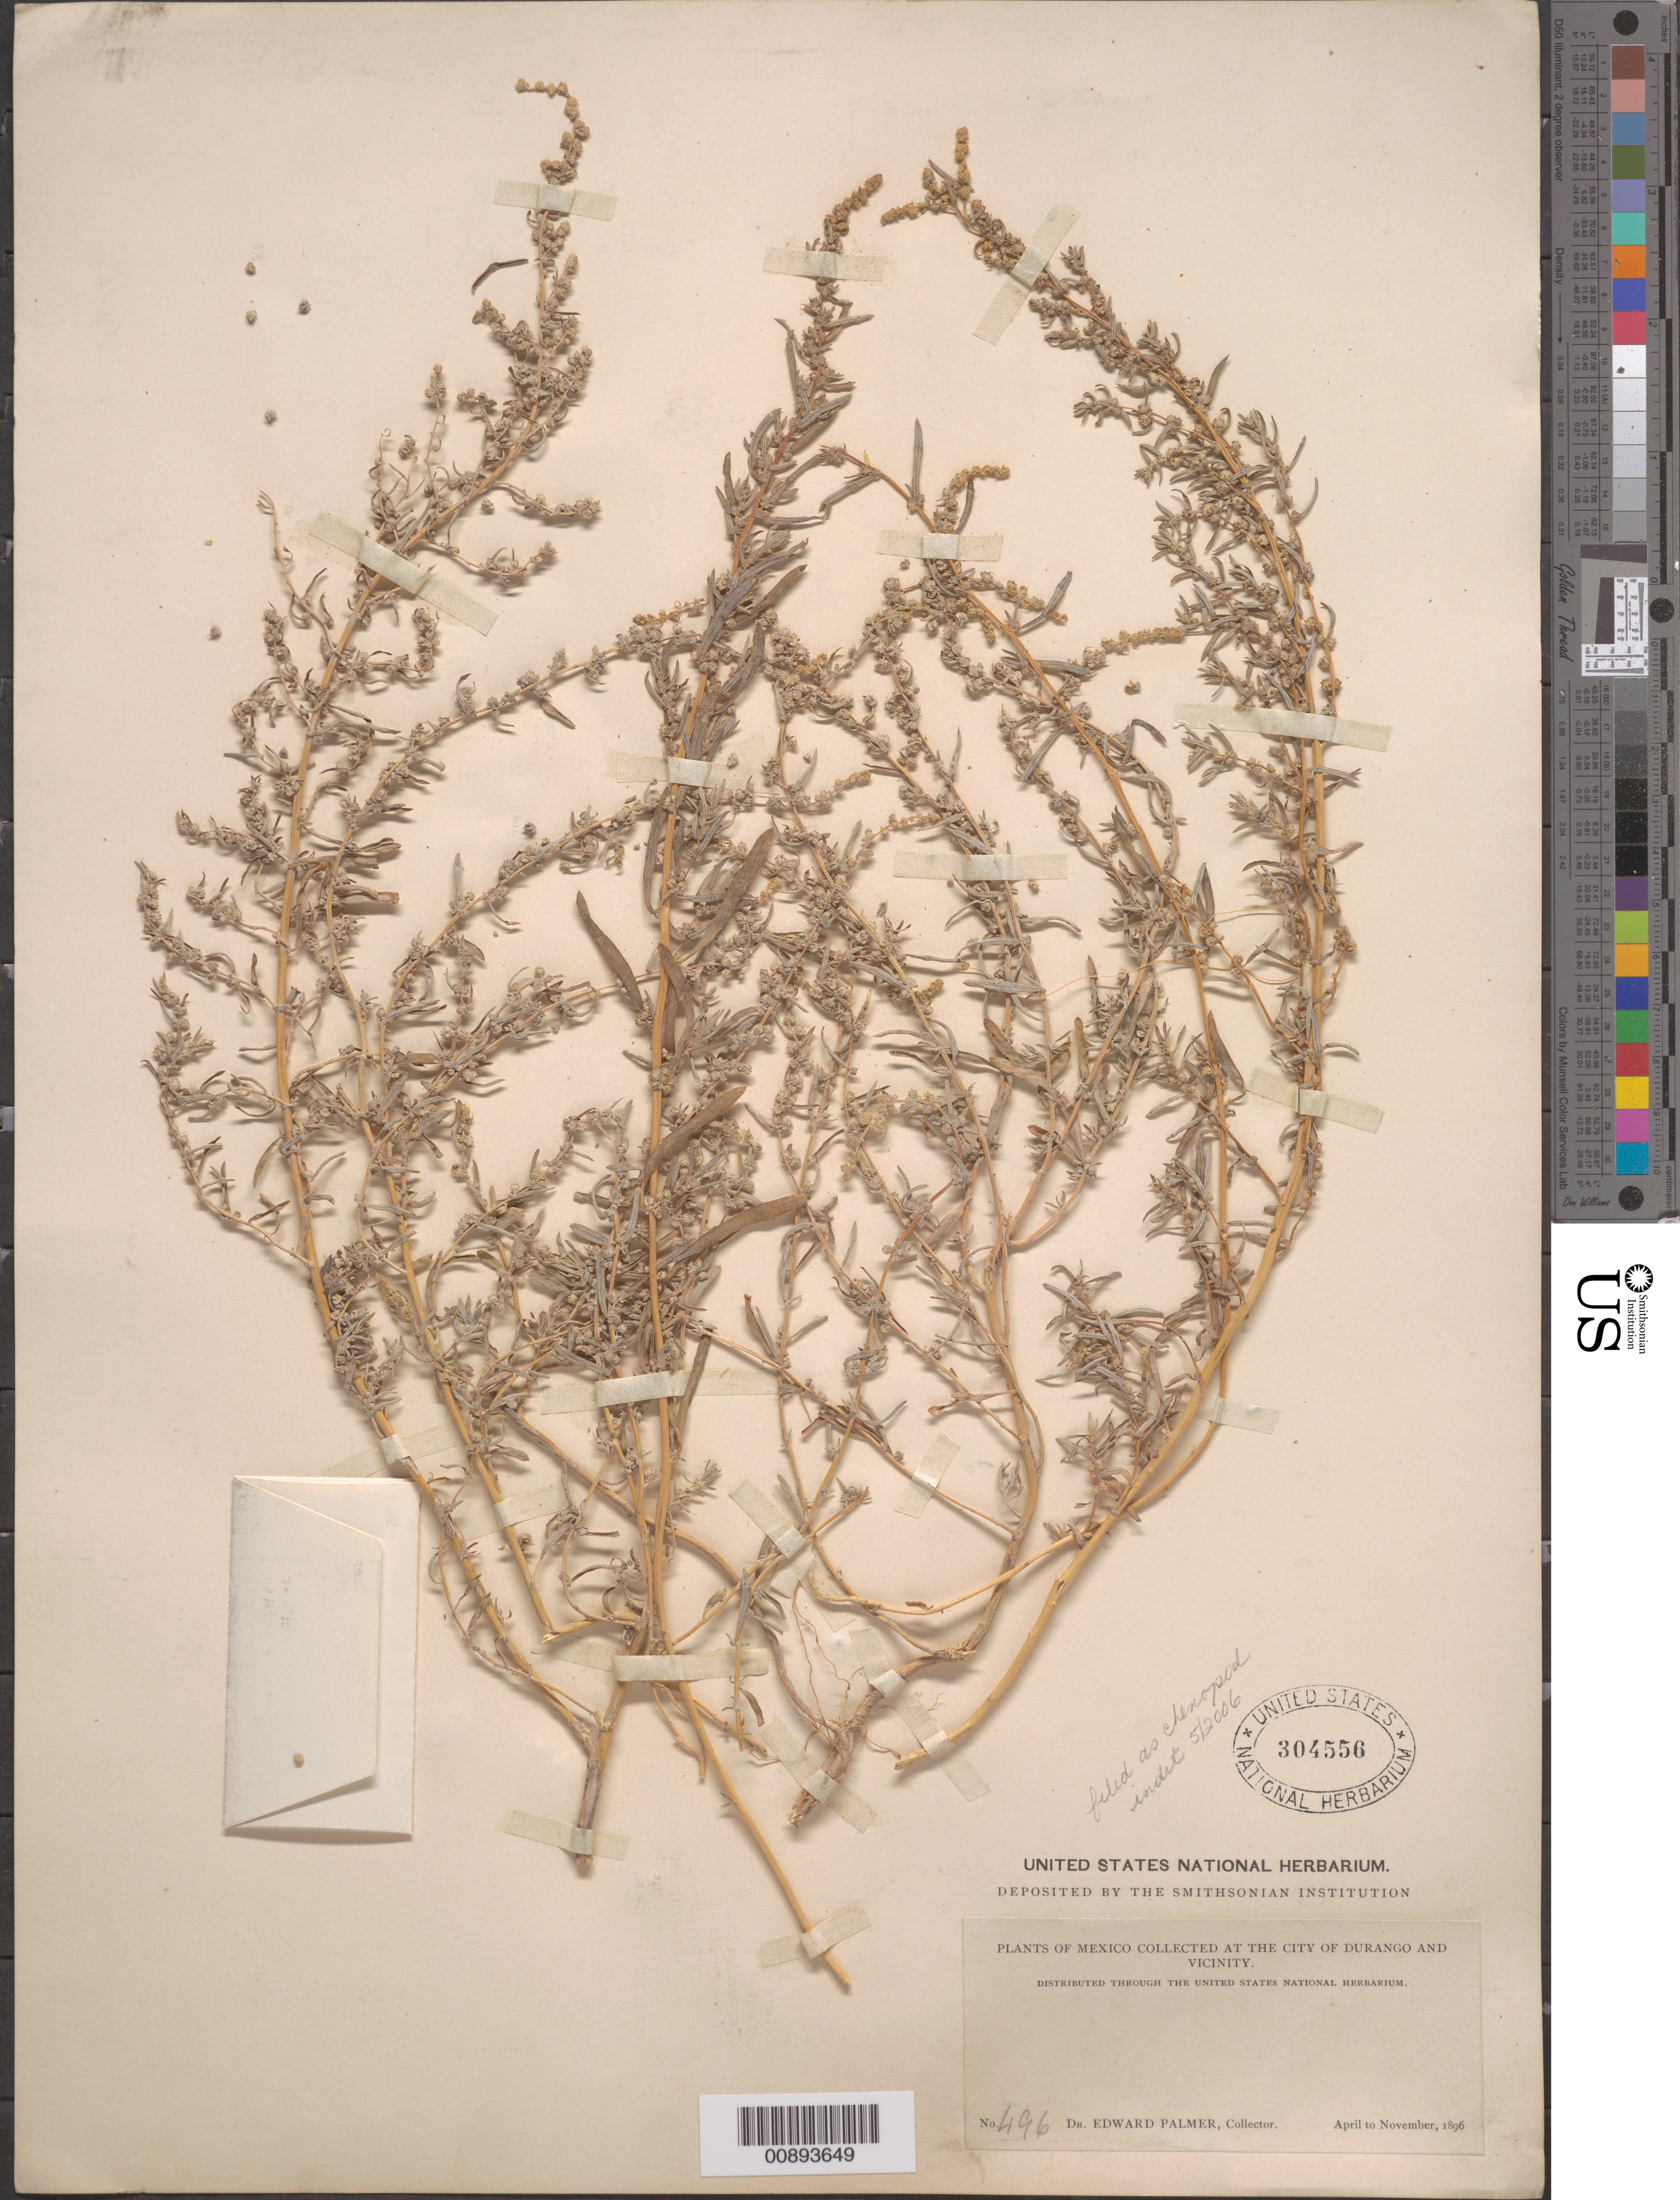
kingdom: Plantae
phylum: Tracheophyta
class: Magnoliopsida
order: Caryophyllales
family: Amaranthaceae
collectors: E. Palmer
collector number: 496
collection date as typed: Apr 1896 to -- Nov 1896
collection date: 1896-04/1896-11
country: Mexico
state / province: Durango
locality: City of Durango and vicinity.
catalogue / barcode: US 304556